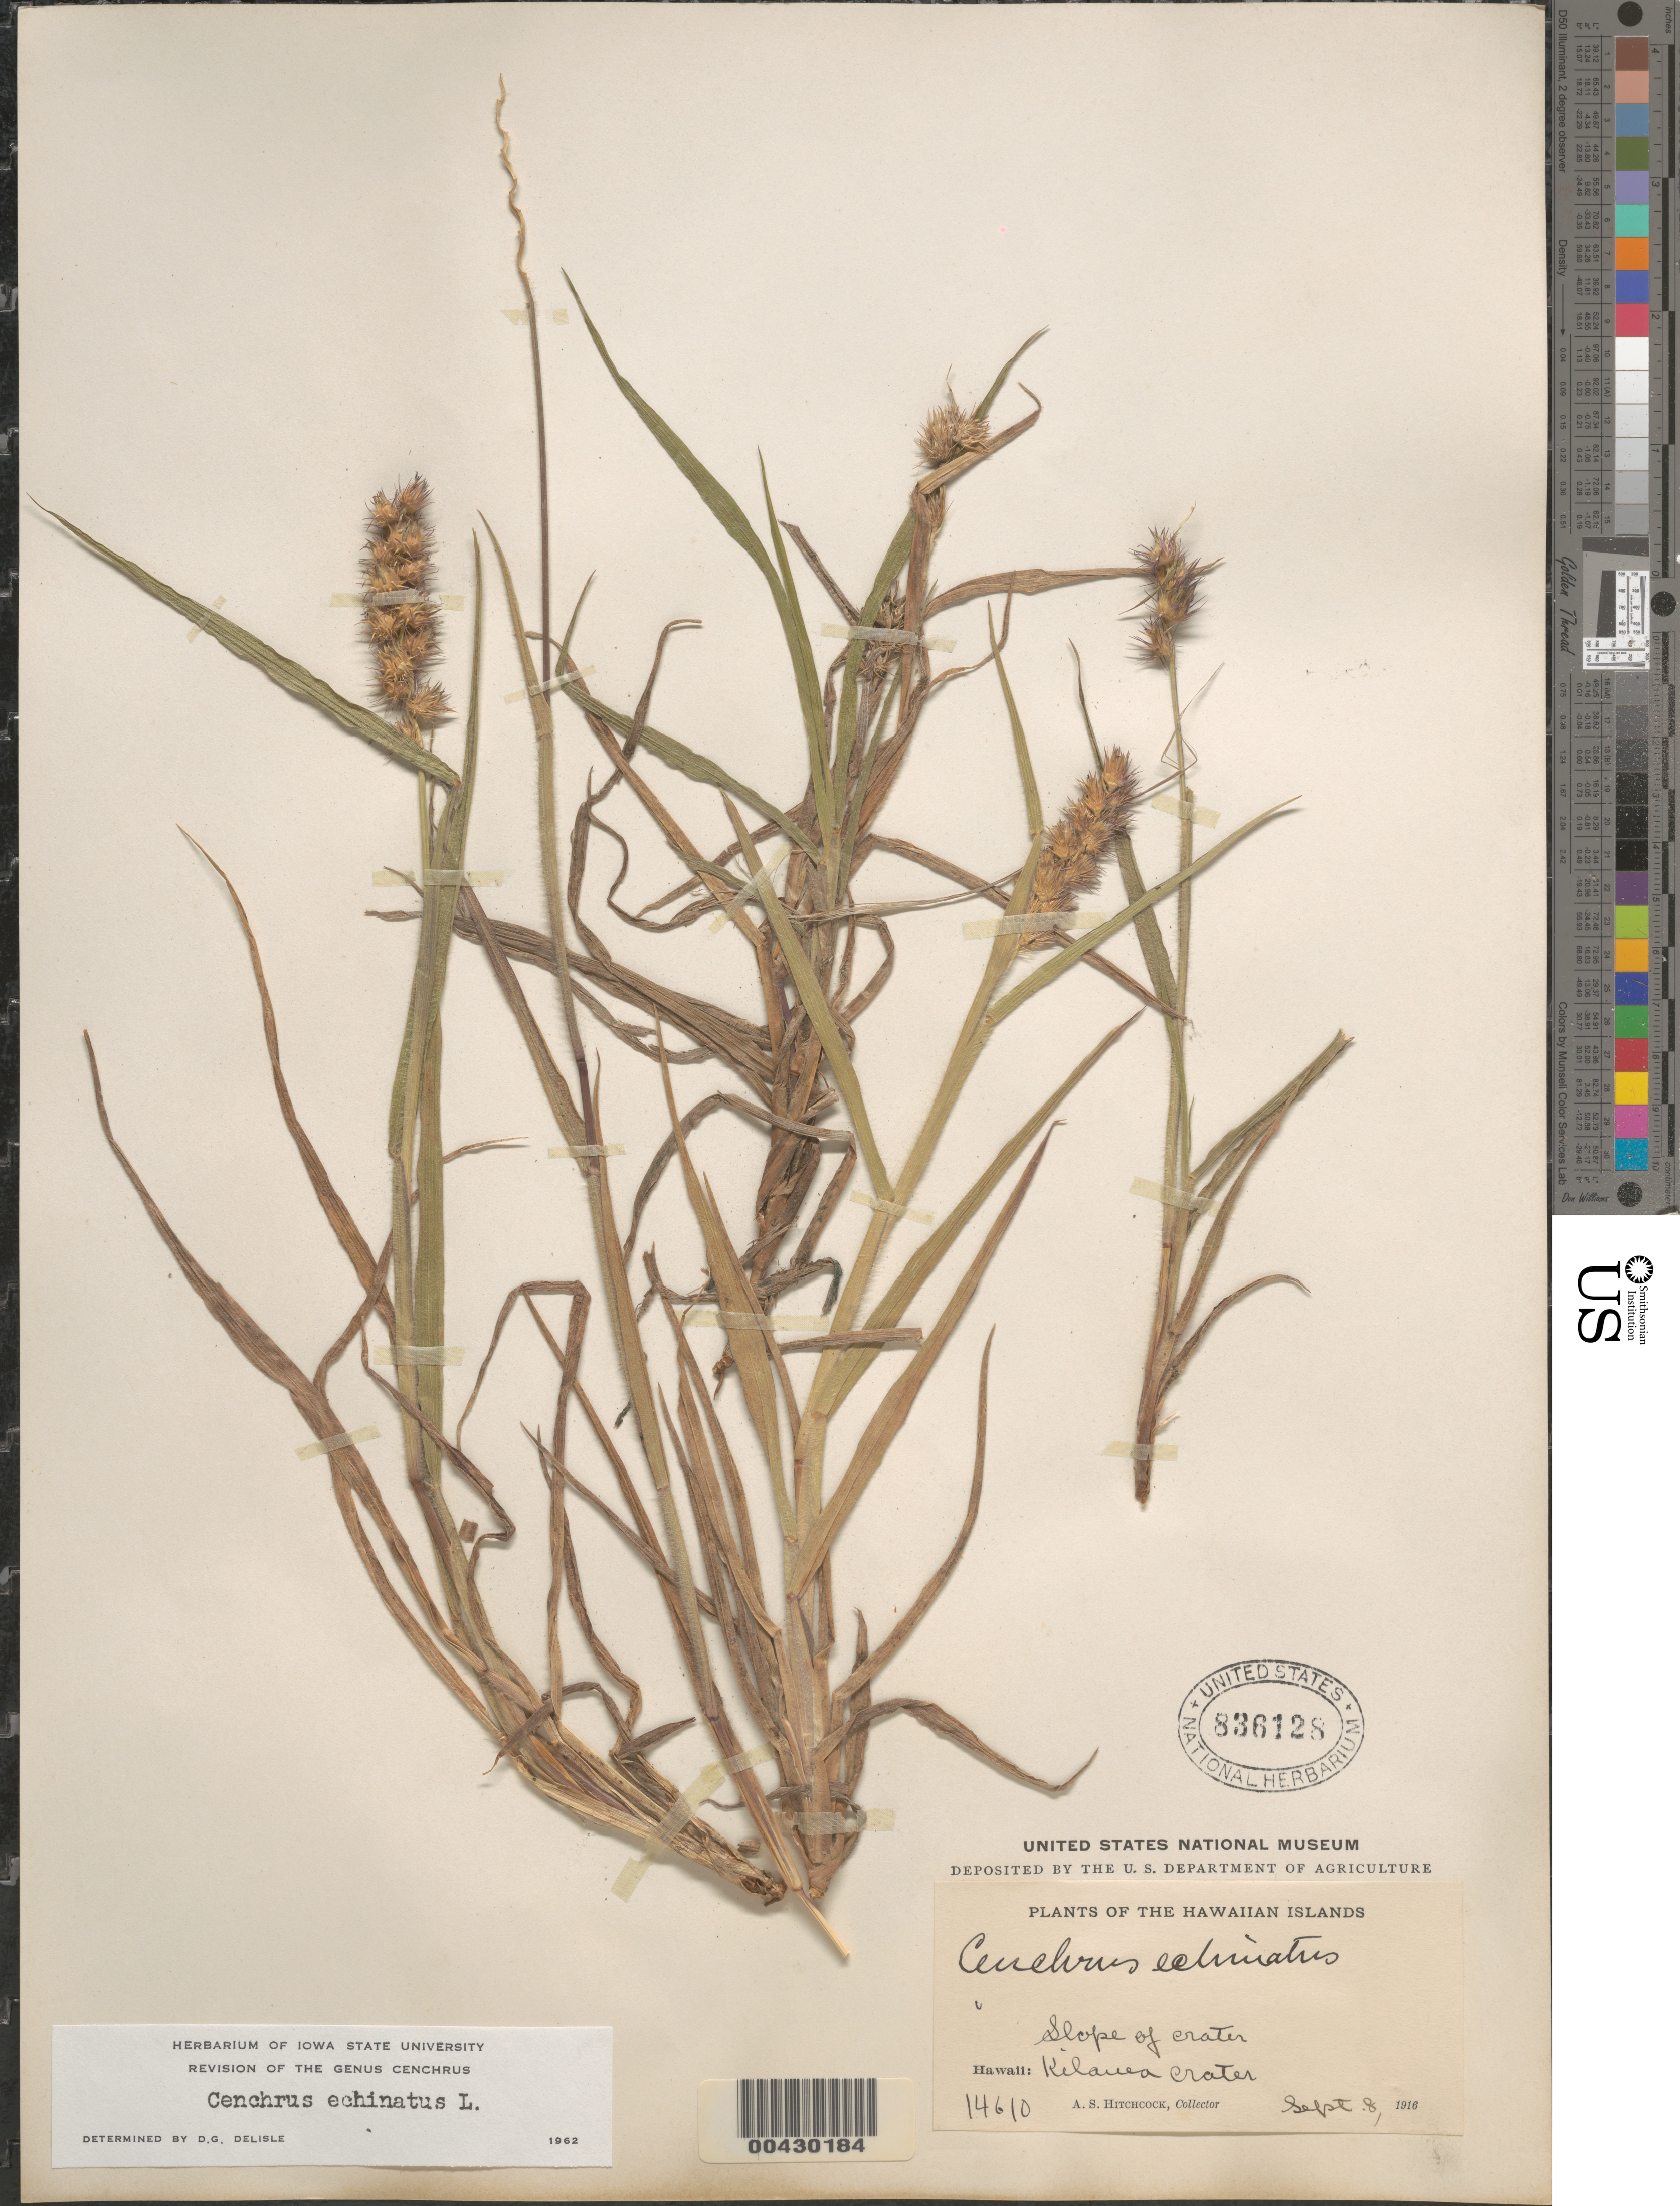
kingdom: Plantae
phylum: Tracheophyta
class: Liliopsida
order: Poales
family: Poaceae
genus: Cenchrus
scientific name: Cenchrus echinatus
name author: L.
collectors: A. S. Hitchcock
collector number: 14610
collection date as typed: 8 Sep 1916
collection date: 1916-09-08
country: United States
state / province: Hawaii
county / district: Hawaii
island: Hawaii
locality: slope of Kilauea Crater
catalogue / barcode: US 836128